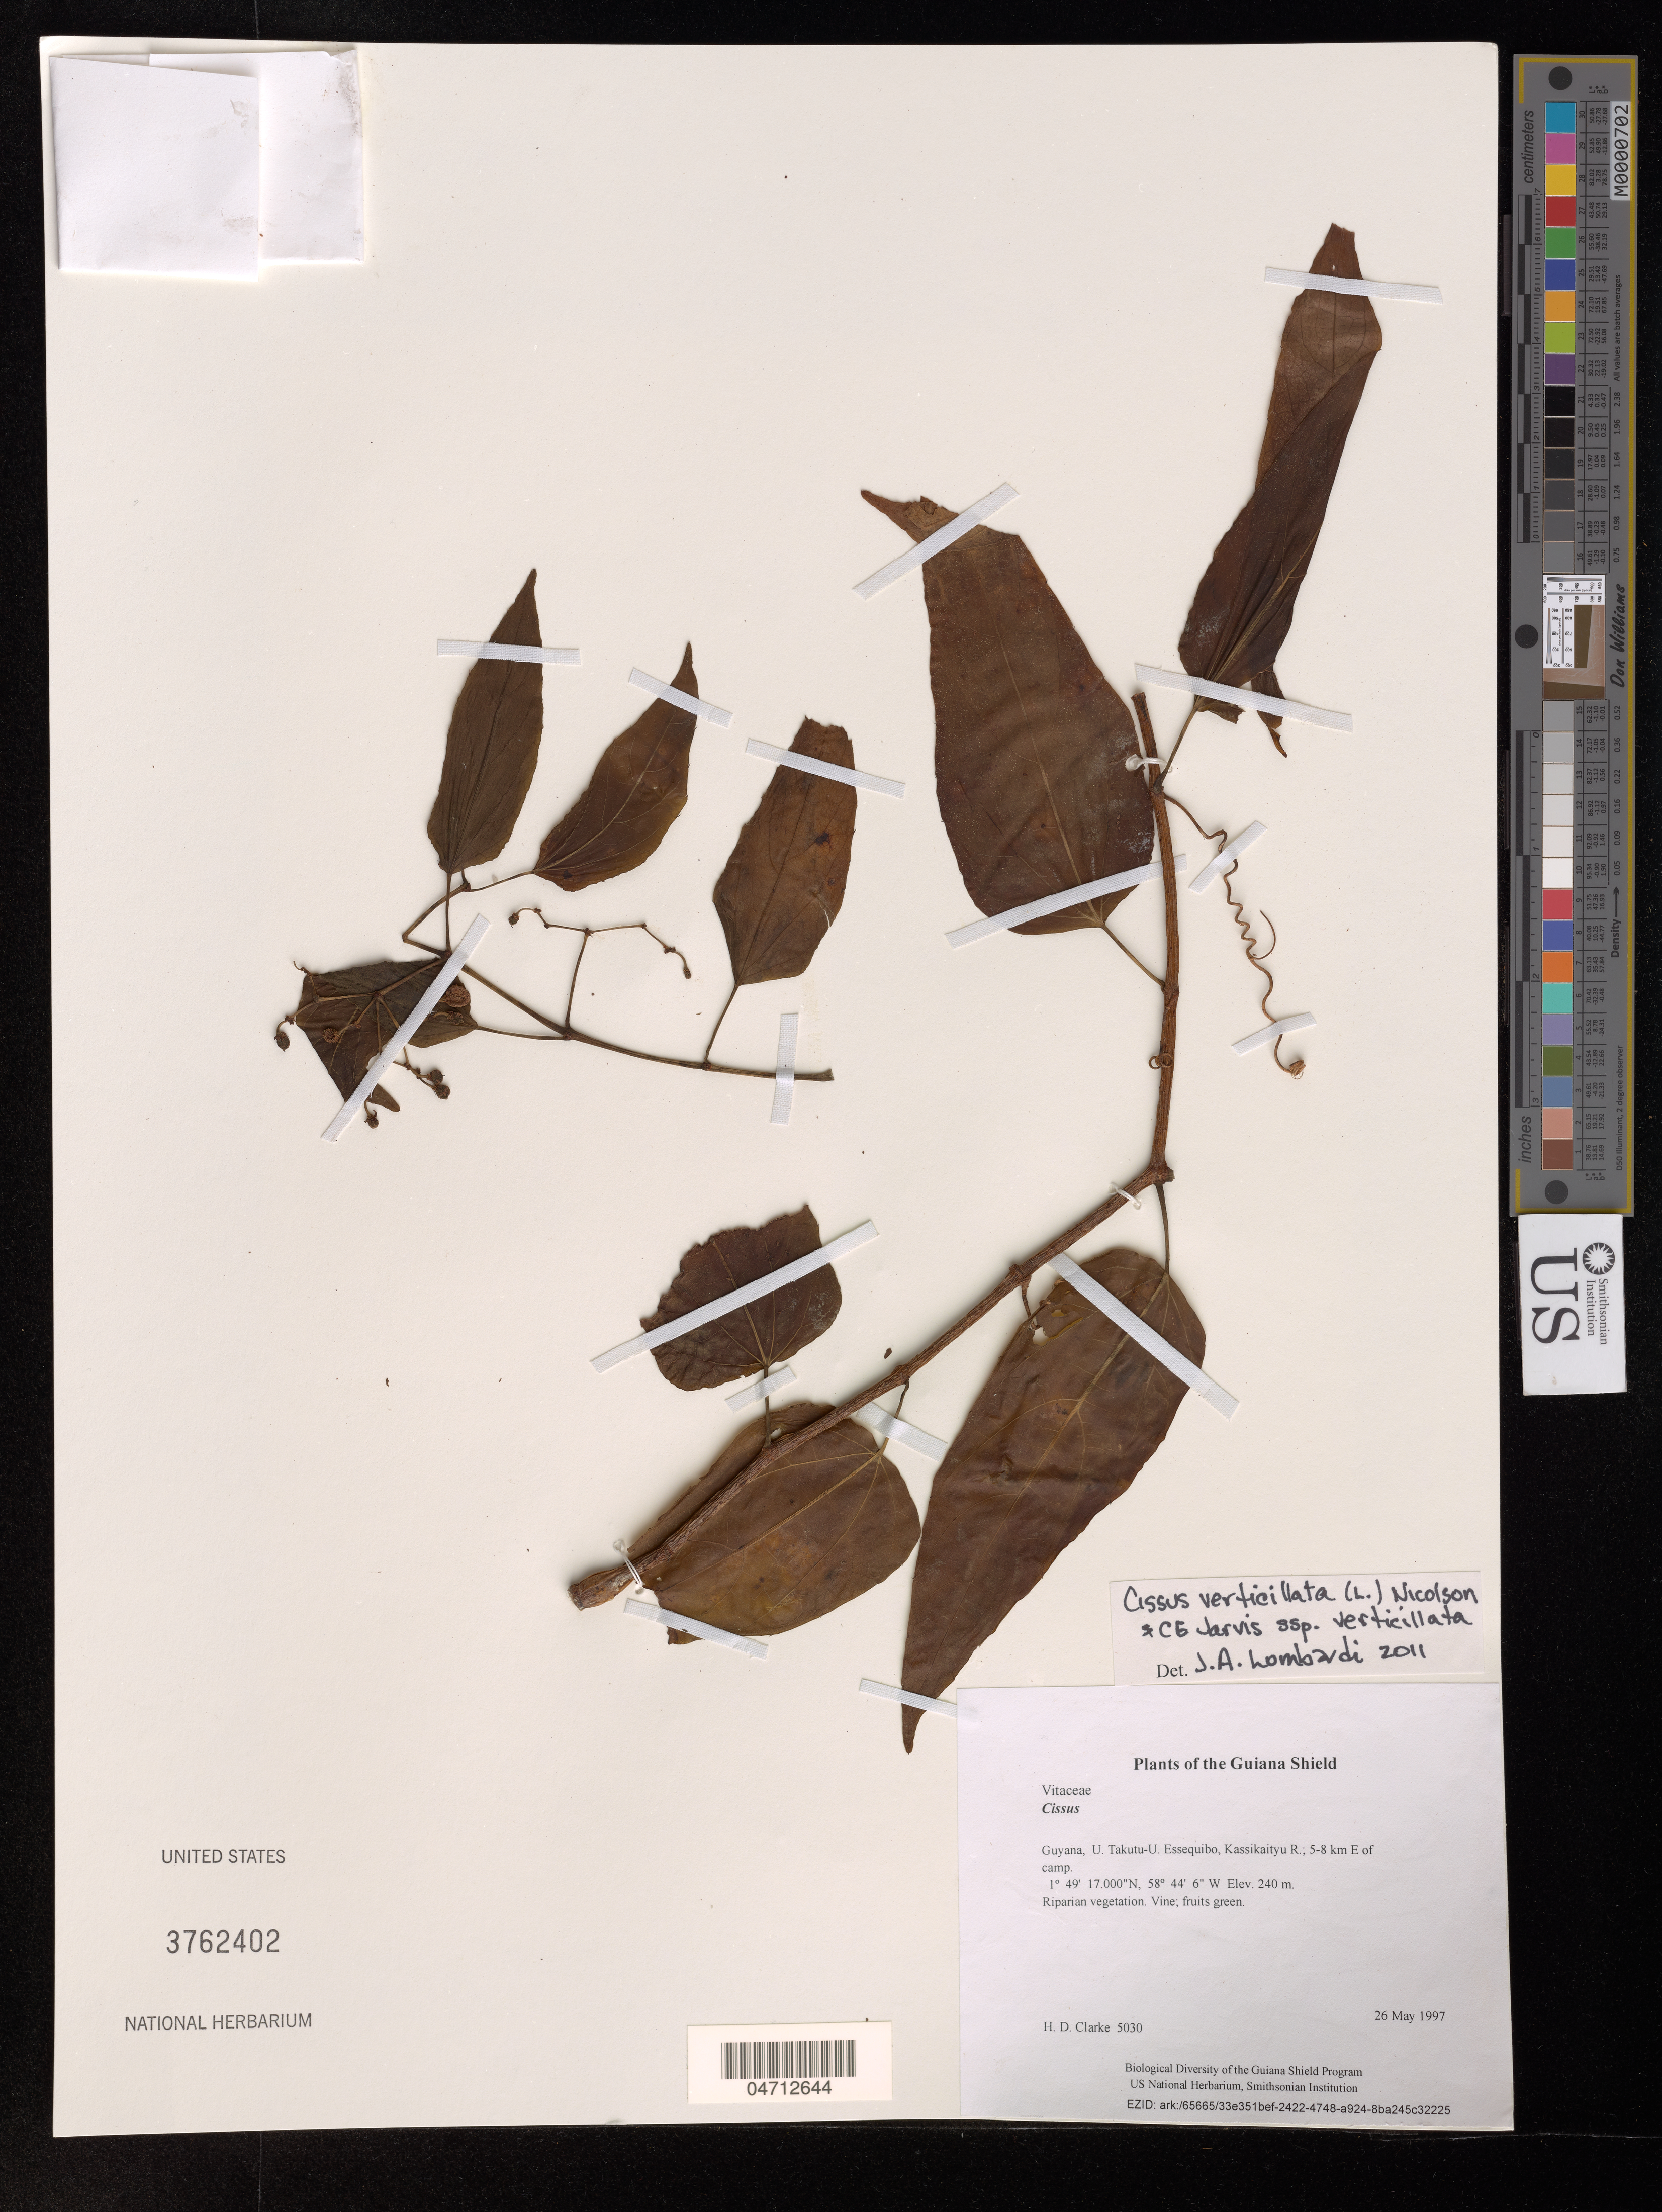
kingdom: Plantae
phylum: Tracheophyta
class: Magnoliopsida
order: Vitales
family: Vitaceae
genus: Cissus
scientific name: Cissus verticillata subsp. verticillata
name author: (L.) Nicolson & C.E. Jarvis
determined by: Lombardi, Julio A.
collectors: H. D. Clarke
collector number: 5030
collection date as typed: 26 May 1997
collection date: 1997-05-26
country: Guyana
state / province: U. Takutu-U. Essequibo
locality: Kassikaityu R.; 5-8 km E of camp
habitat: Riparian vegetation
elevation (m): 240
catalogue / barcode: US 3762402